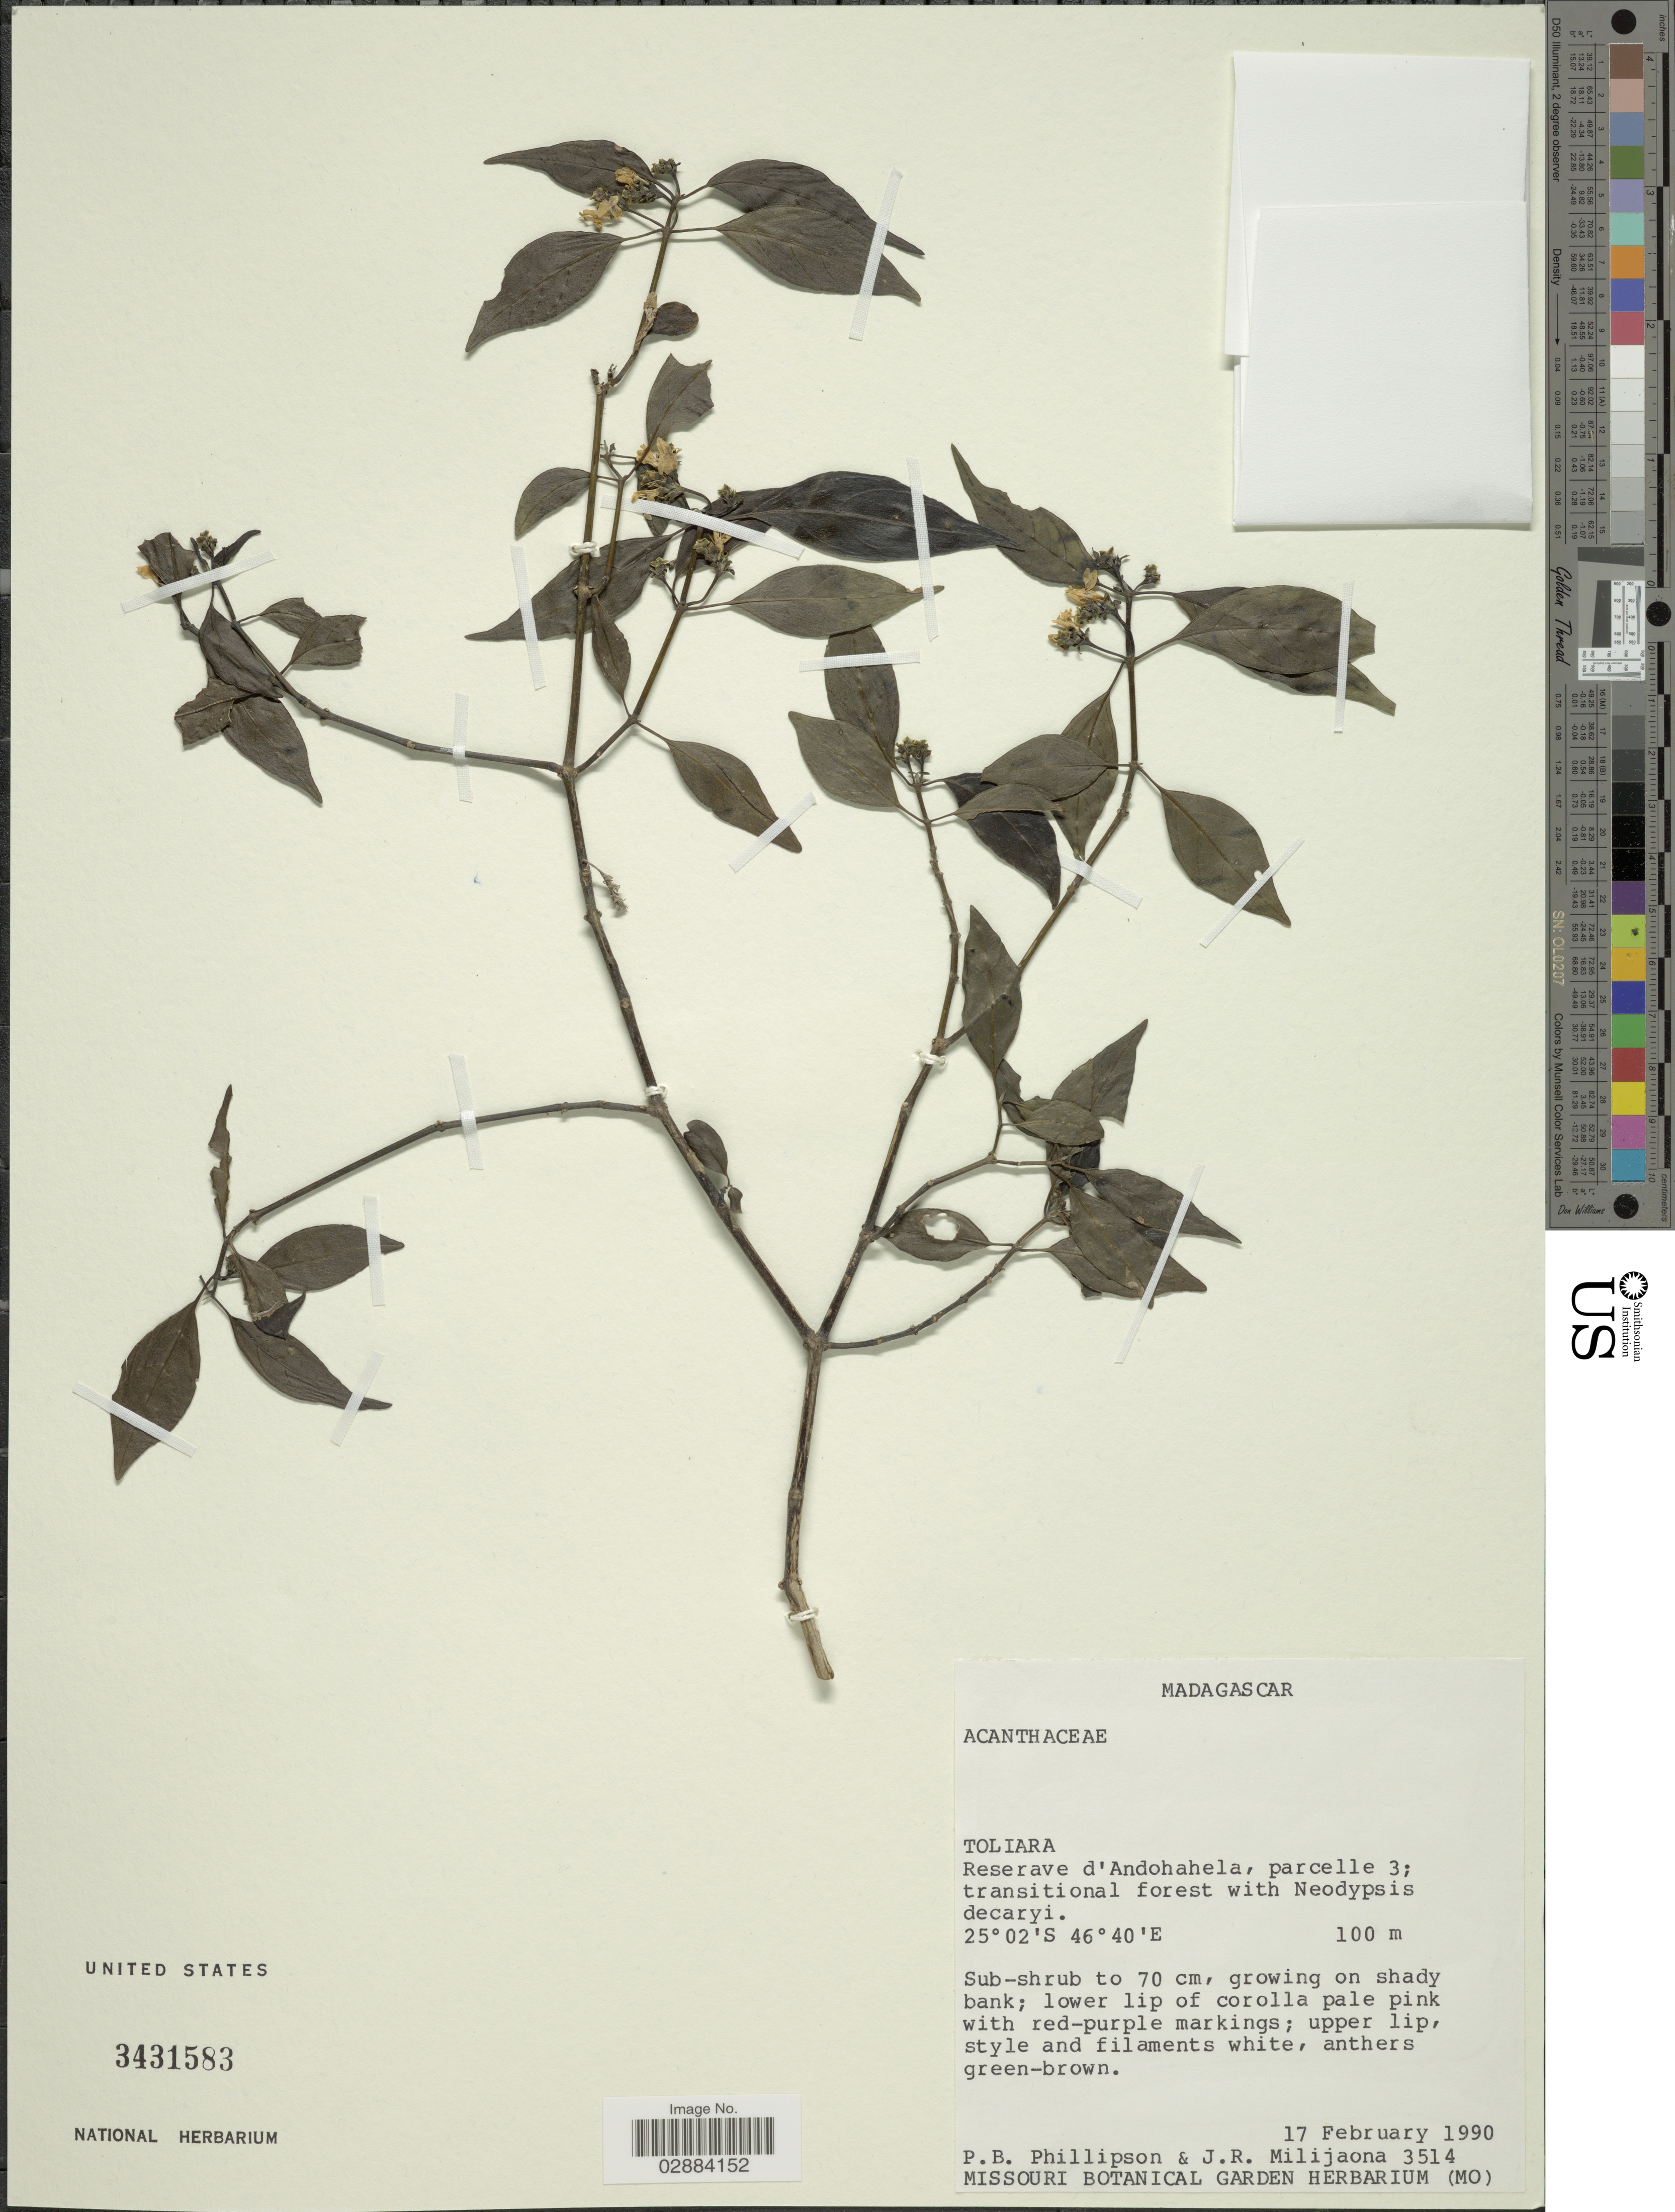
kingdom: Plantae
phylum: Tracheophyta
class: Magnoliopsida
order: Lamiales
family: Acanthaceae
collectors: P. B. Phillipson & J. R. Milijaona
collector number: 3514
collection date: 1990-02-17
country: Madagascar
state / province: Anosy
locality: Reserave d'Andohahela, parcelle 3; trasitional forest with Neodypsis decaryi.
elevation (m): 100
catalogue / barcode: US 3431583